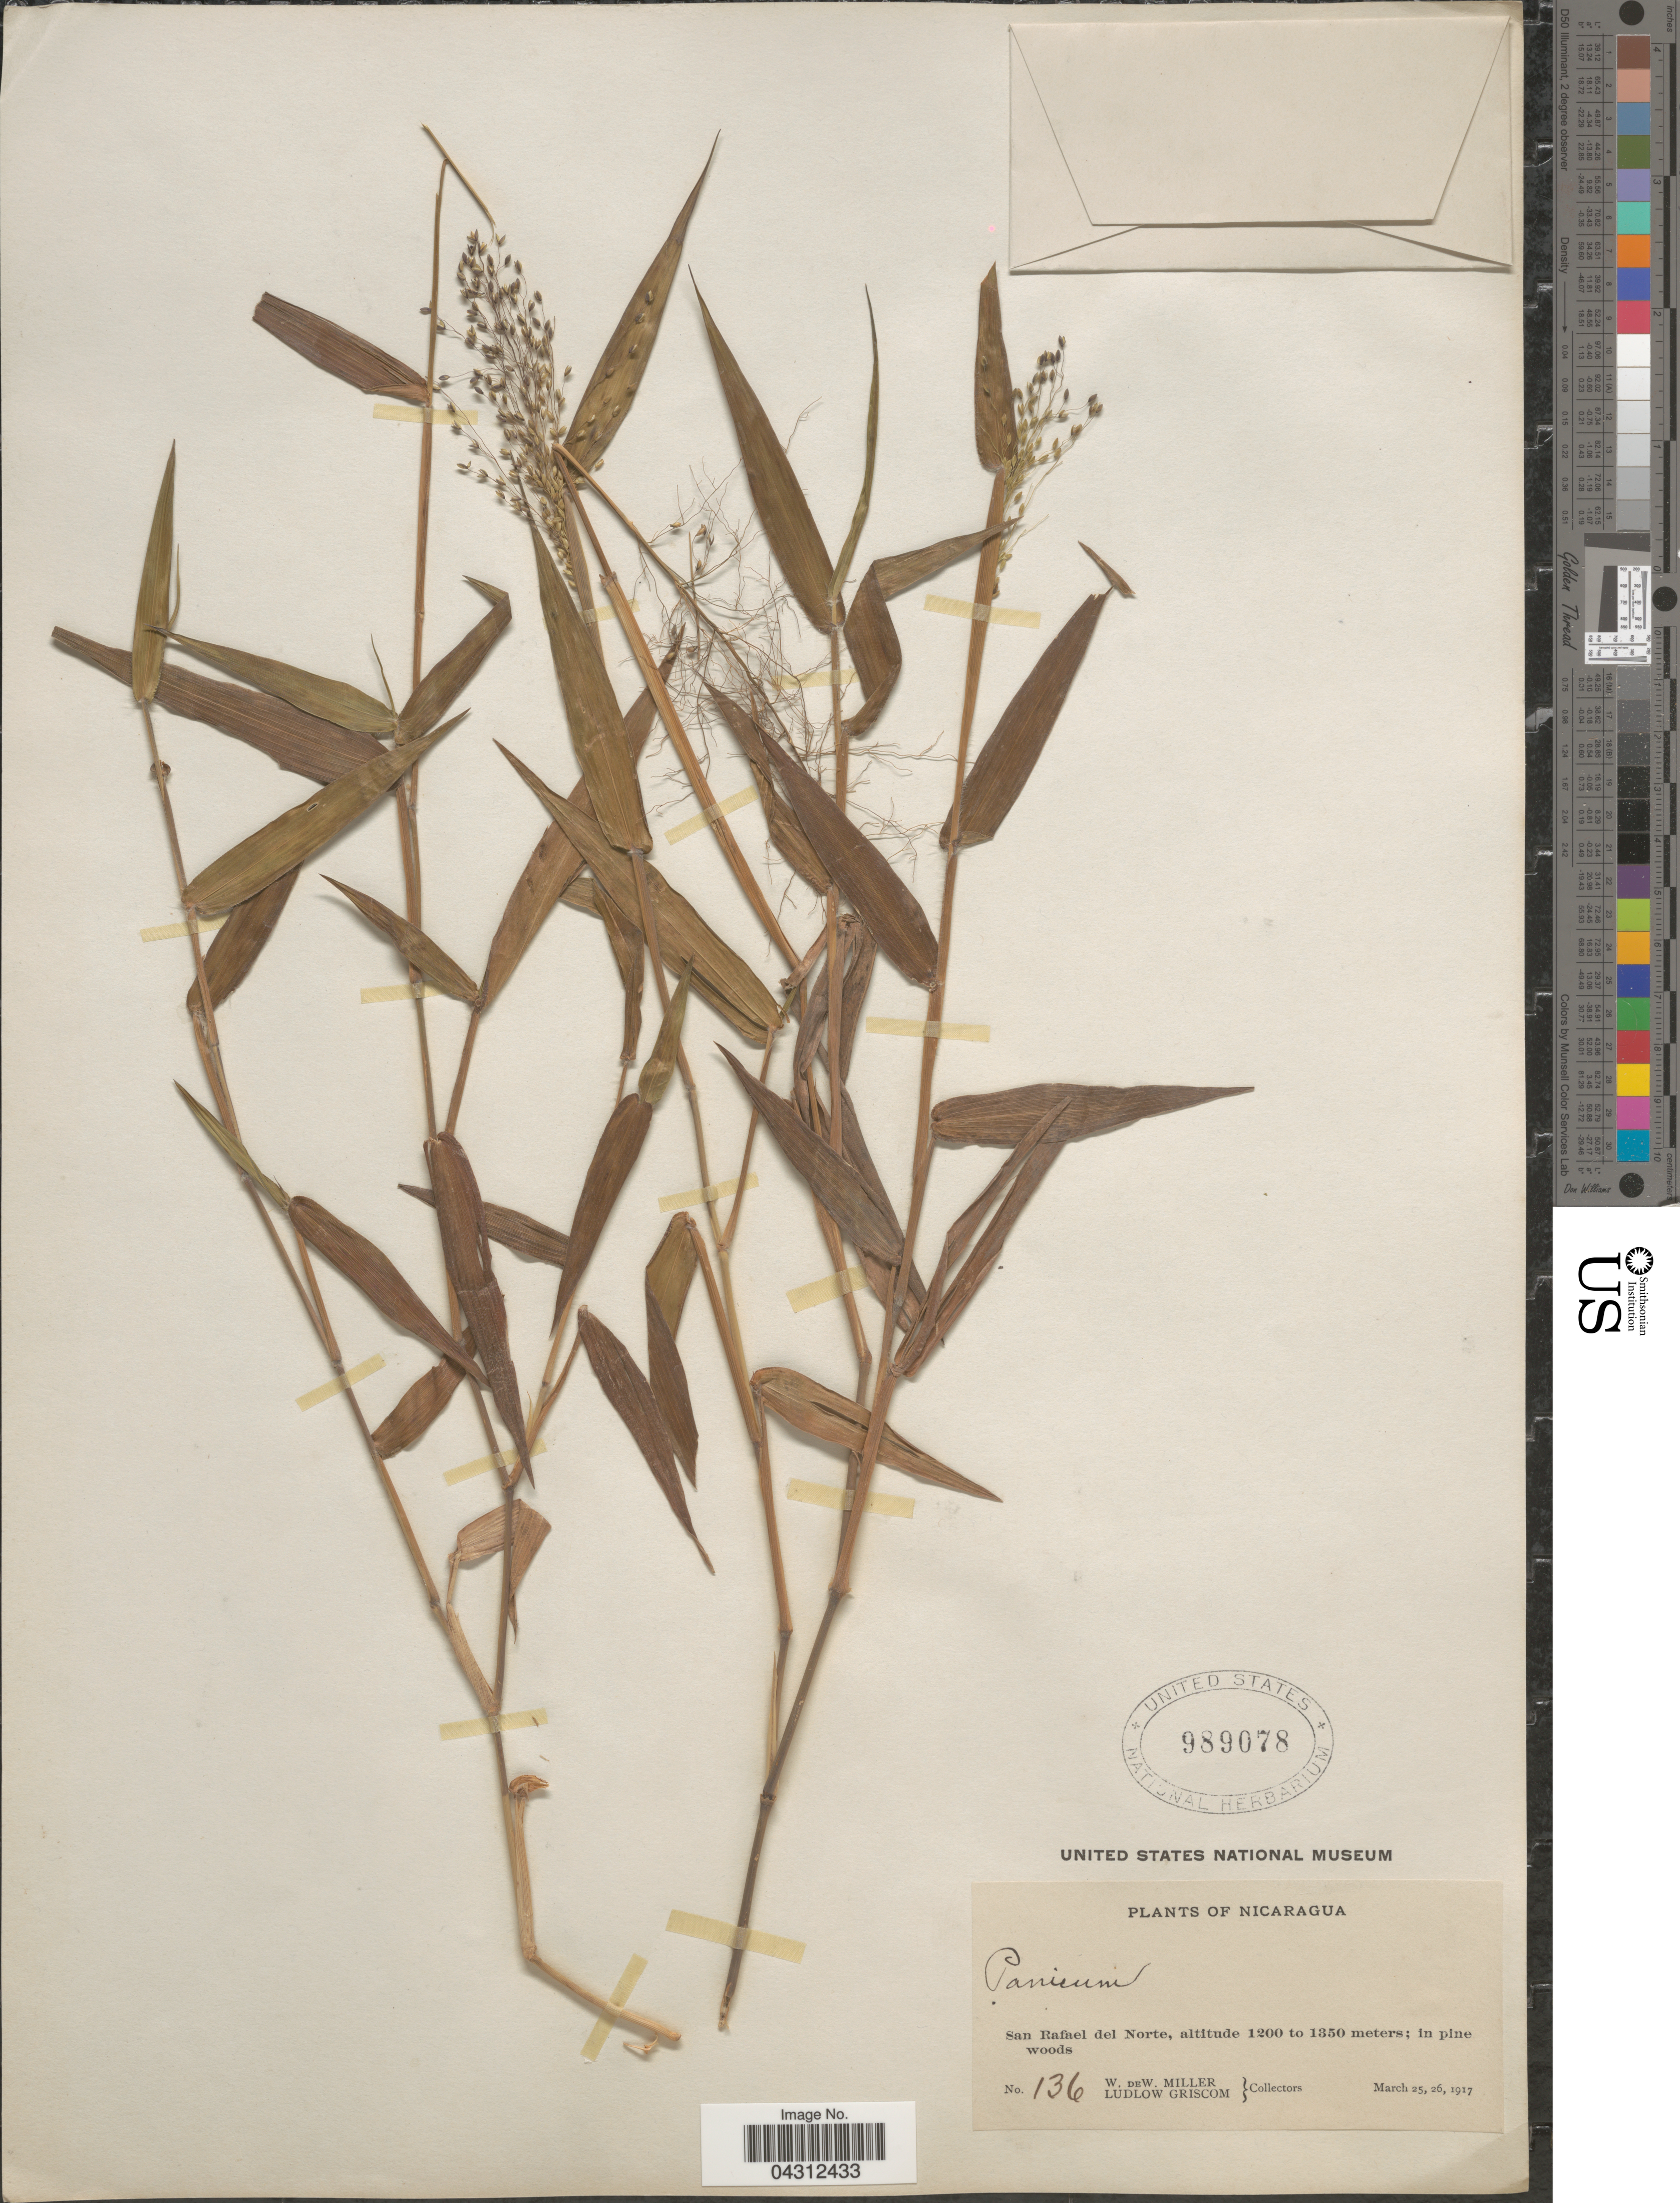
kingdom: Plantae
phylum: Tracheophyta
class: Liliopsida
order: Poales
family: Poaceae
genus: Panicum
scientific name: Panicum sp.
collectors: W. Miller & L. Griscom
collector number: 136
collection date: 1917-03-25/1917-03-26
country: Nicaragua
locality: San Rafael del Norte.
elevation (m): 1200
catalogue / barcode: US 989078